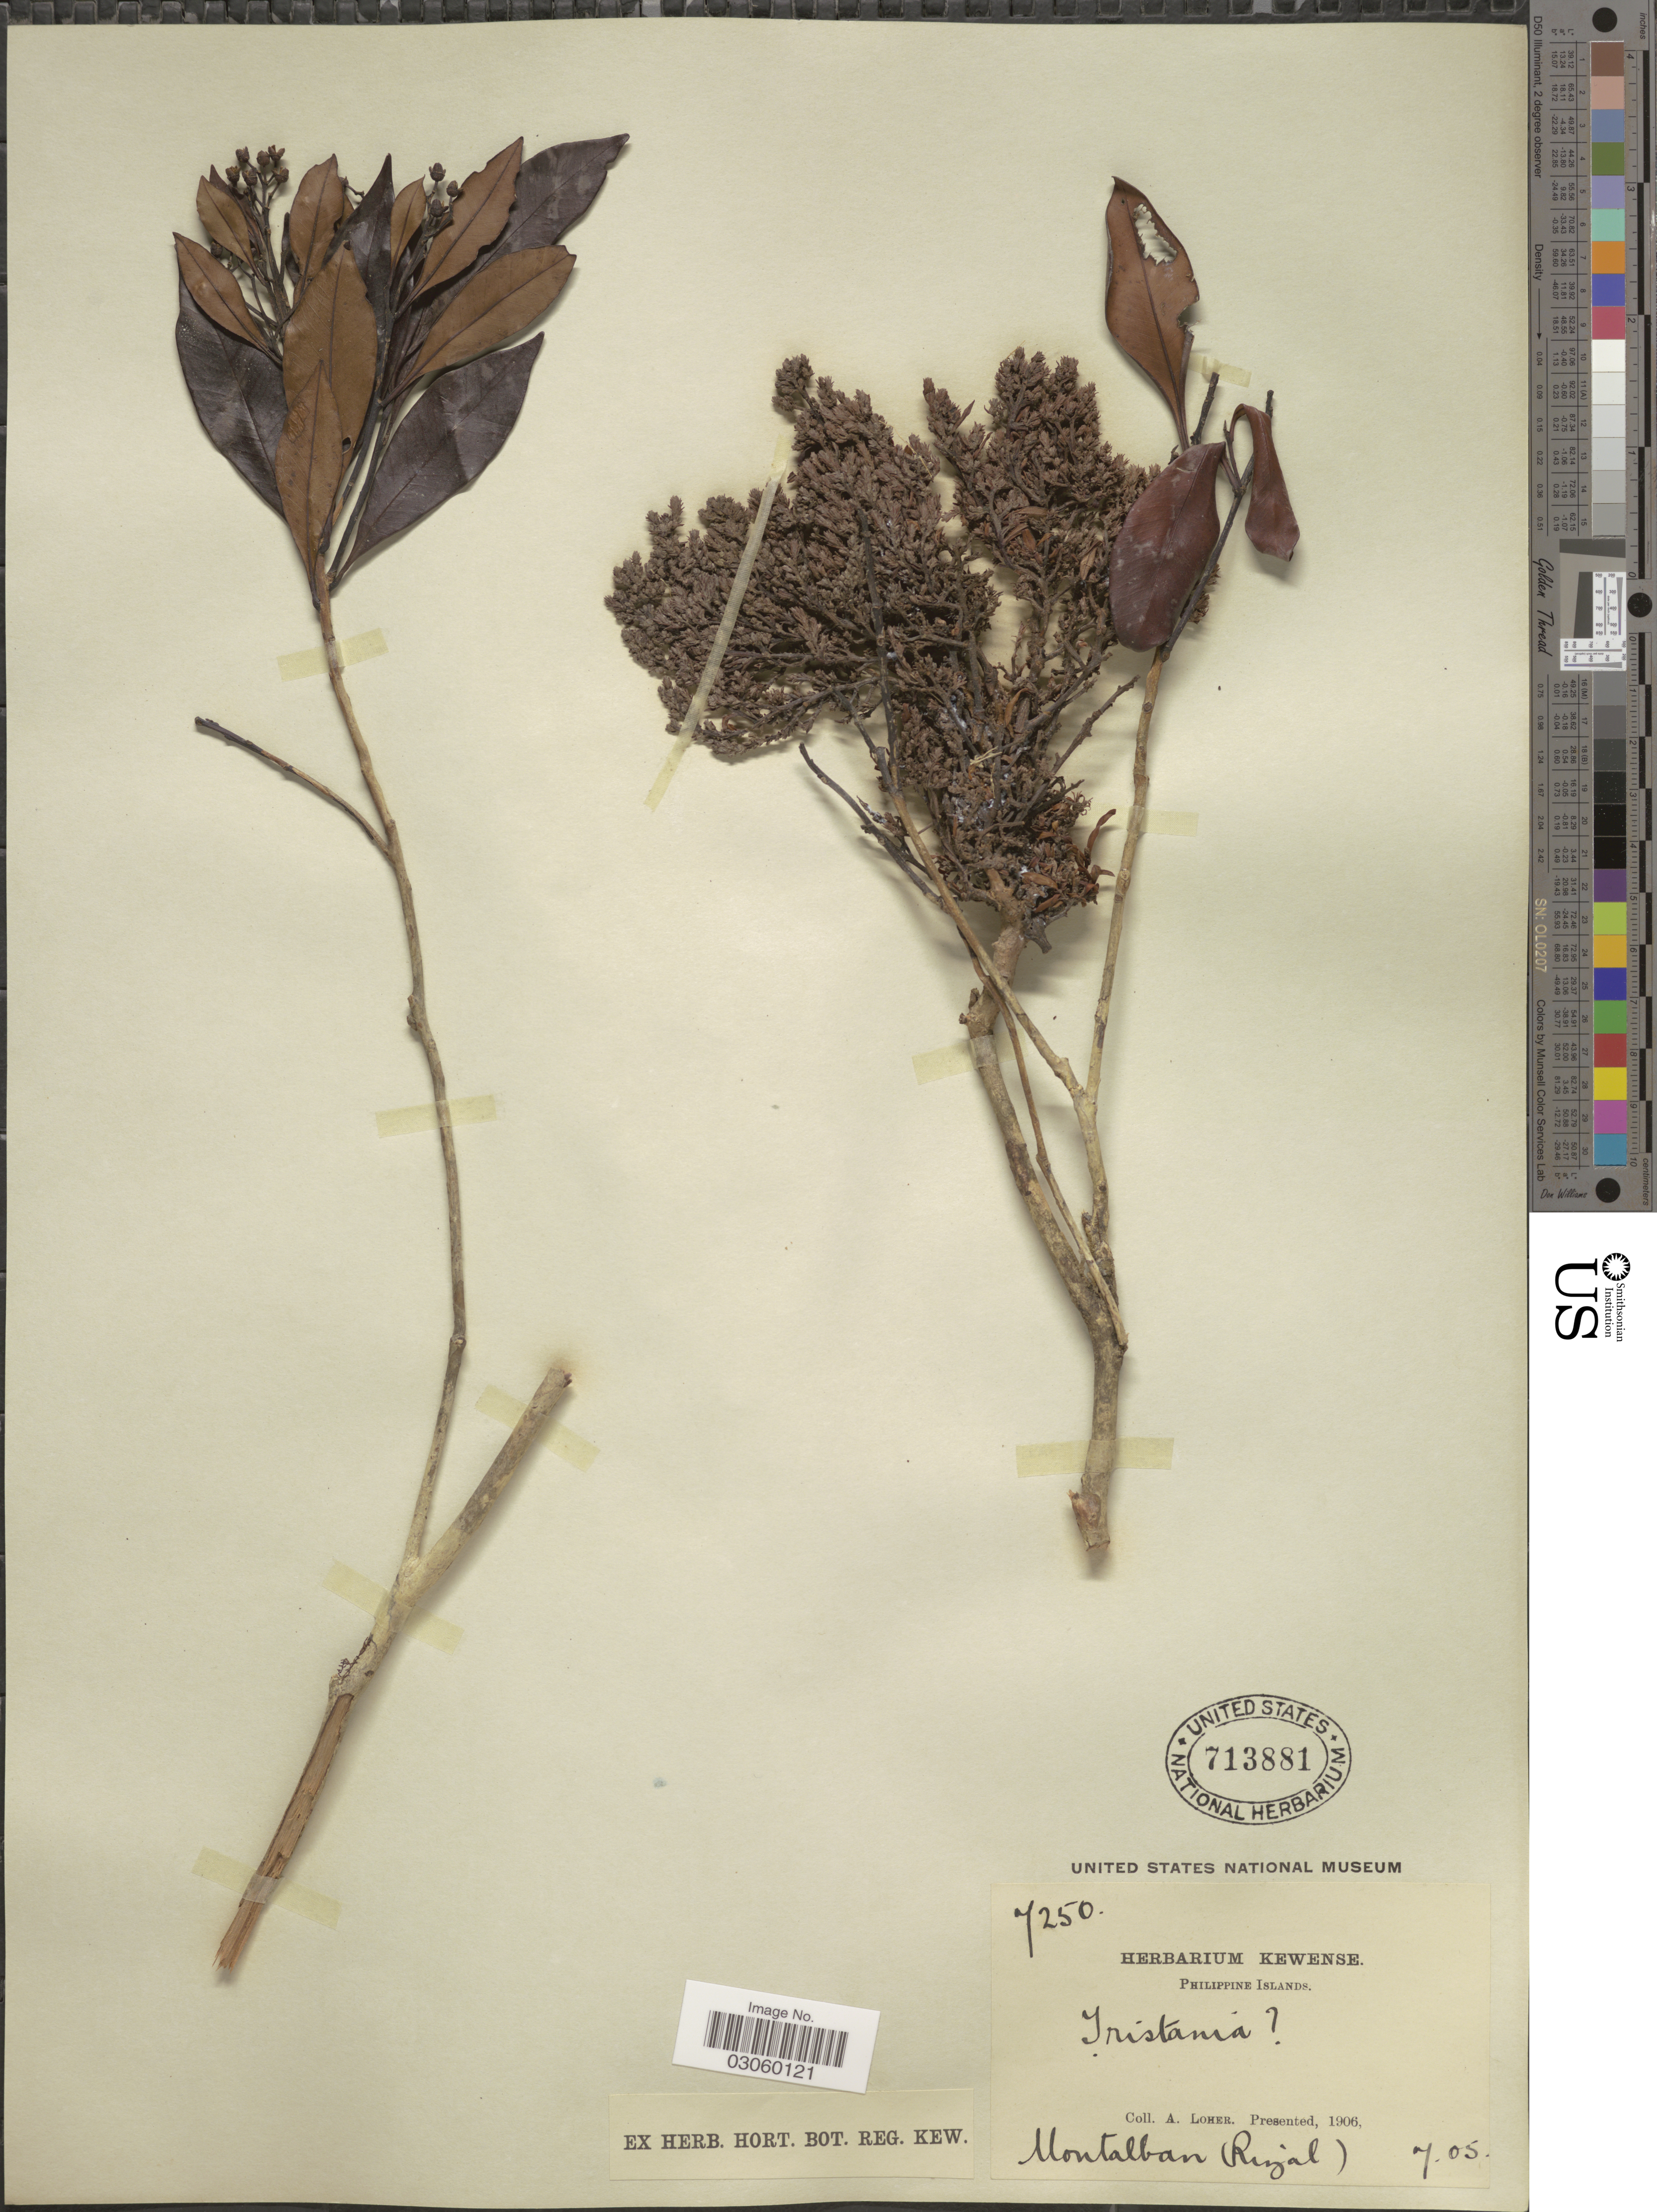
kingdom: Plantae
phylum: Tracheophyta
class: Magnoliopsida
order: Myrtales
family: Myrtaceae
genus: Tristaniopsis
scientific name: Tristaniopsis decorticata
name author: (Merr.) P.G. Wilson & J. T. Waterh.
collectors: A. Loher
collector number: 7250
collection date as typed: Transcribed d/m/y: /7/5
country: Philippines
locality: Montalban (Rizal).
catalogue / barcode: US 713881